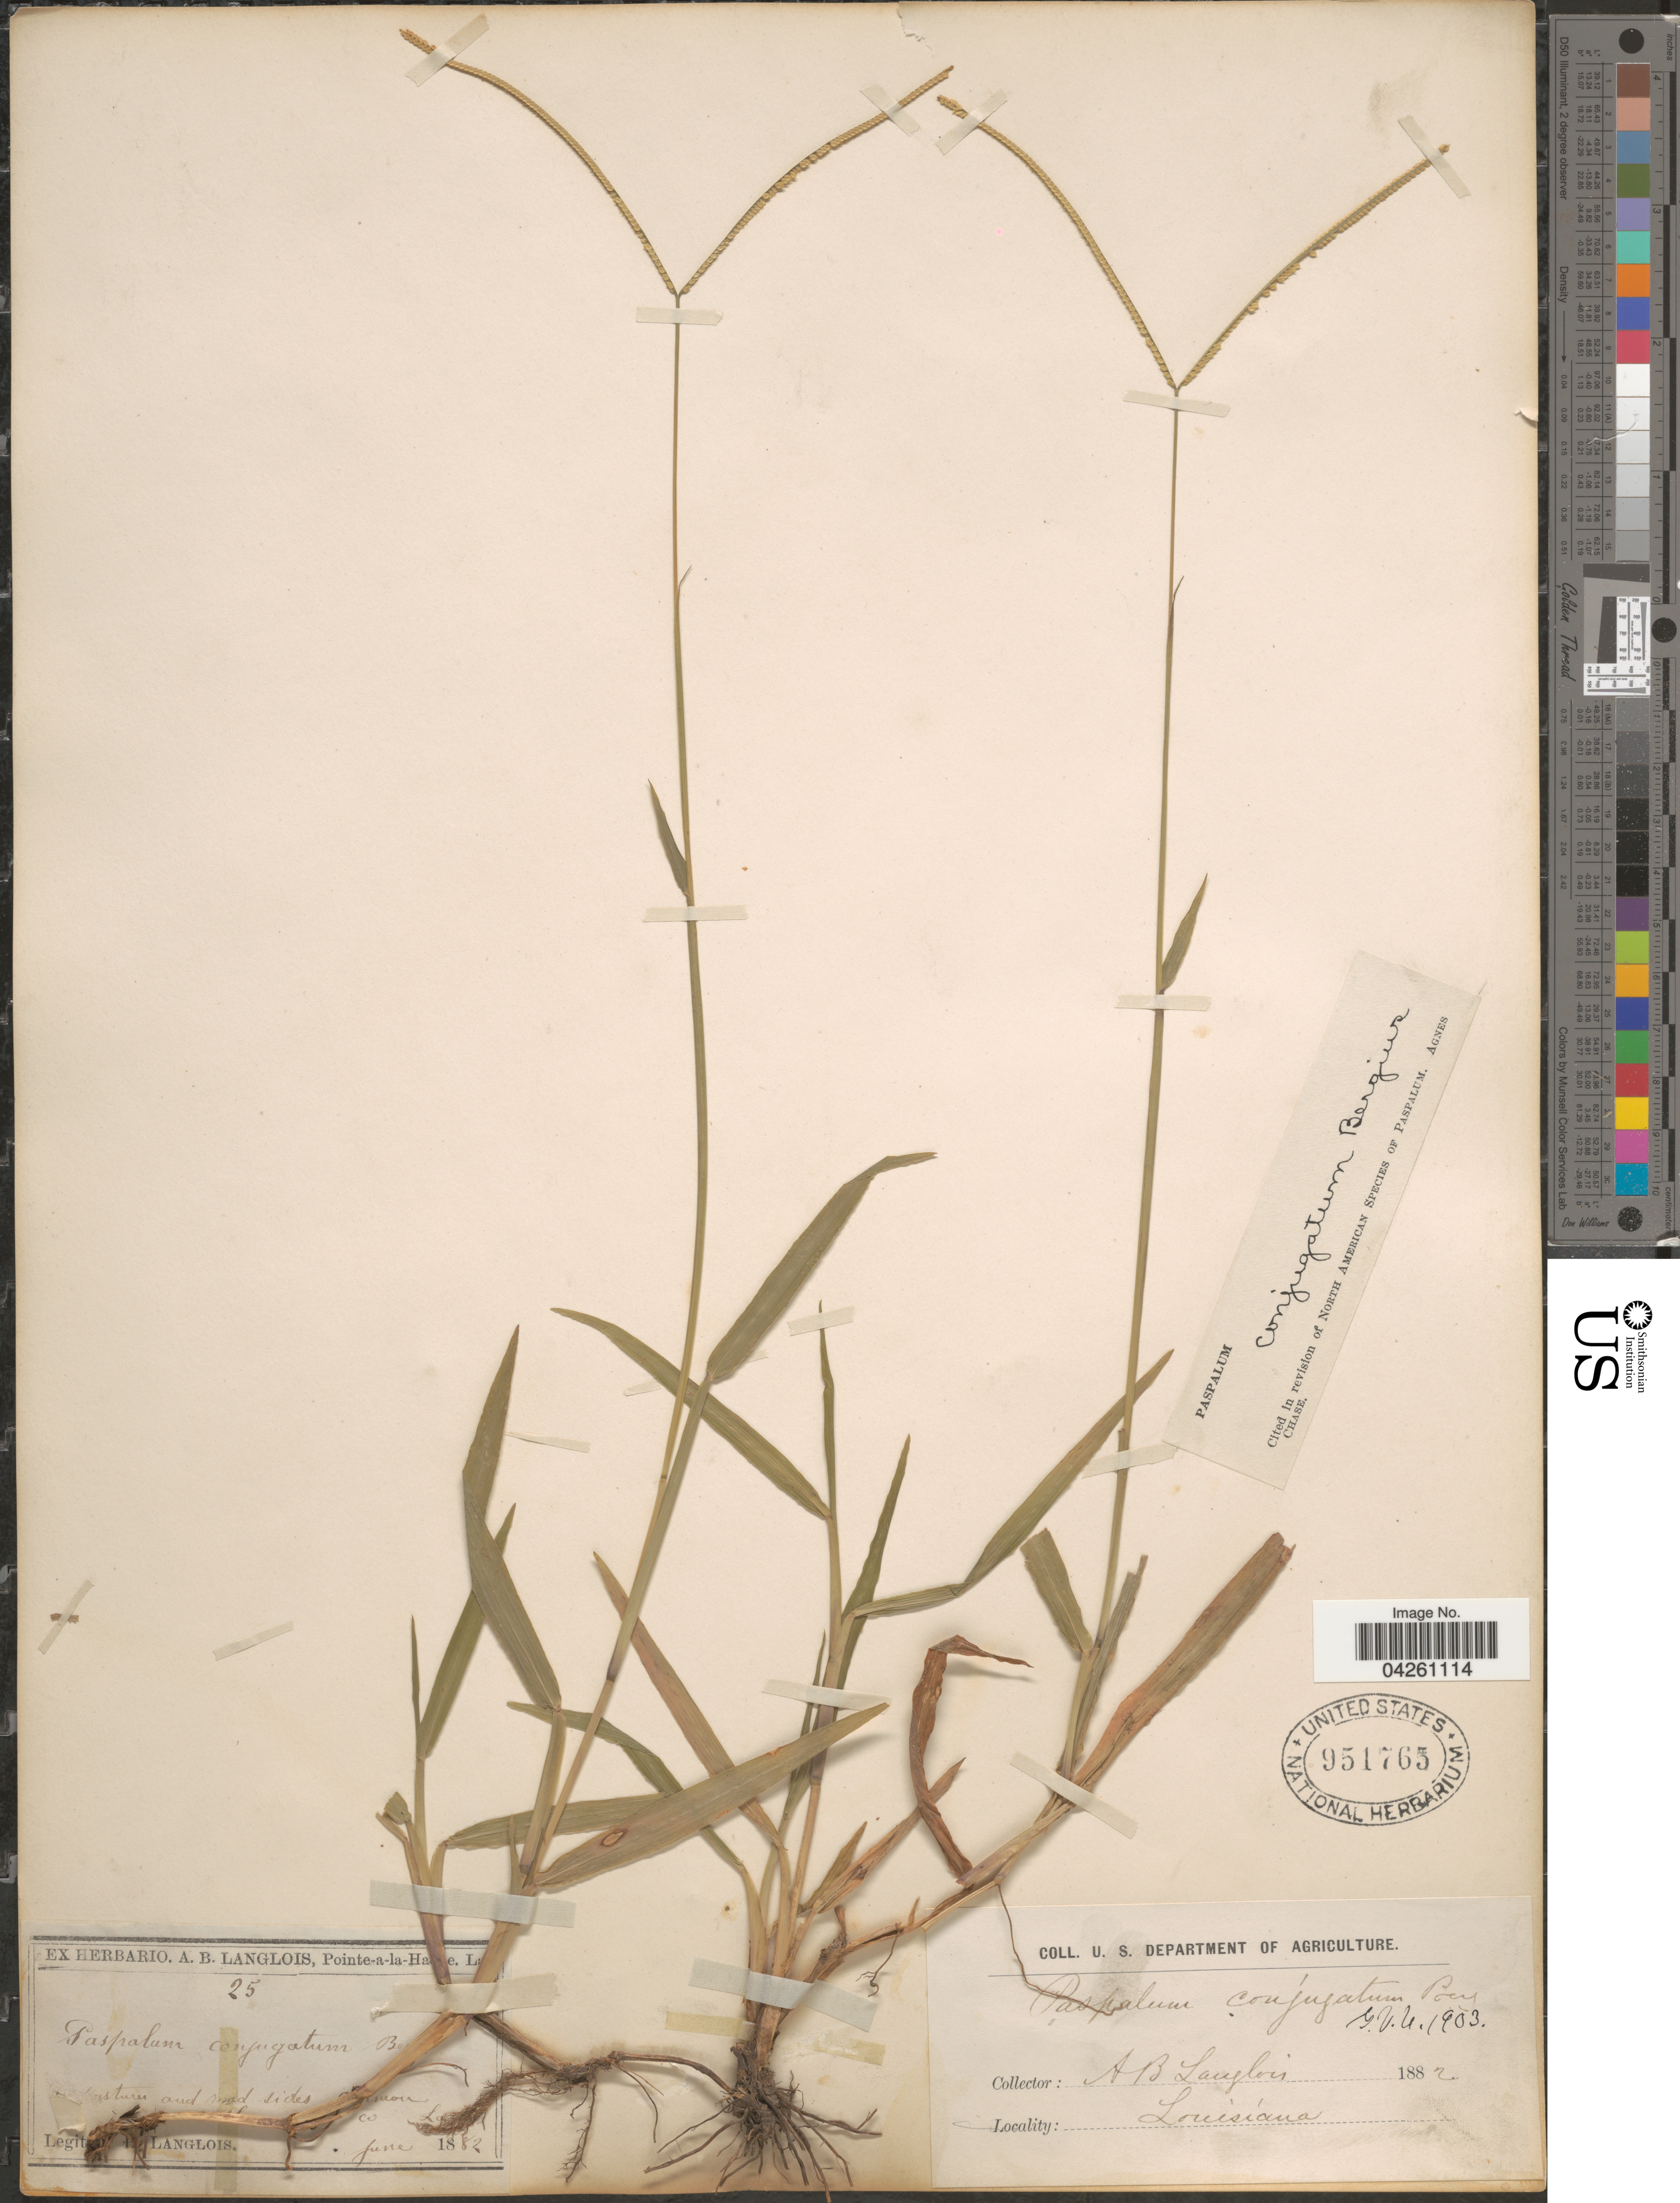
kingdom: Plantae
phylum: Tracheophyta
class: Liliopsida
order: Poales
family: Poaceae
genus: Paspalum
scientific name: Paspalum conjugatum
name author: P.J. Bergius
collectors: A. Langlois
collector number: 25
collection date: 1882-06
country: United States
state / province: Louisiana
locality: [illegible text]astures and road sides [illegible text]mon Co. L[illegible text]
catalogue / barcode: US 951765